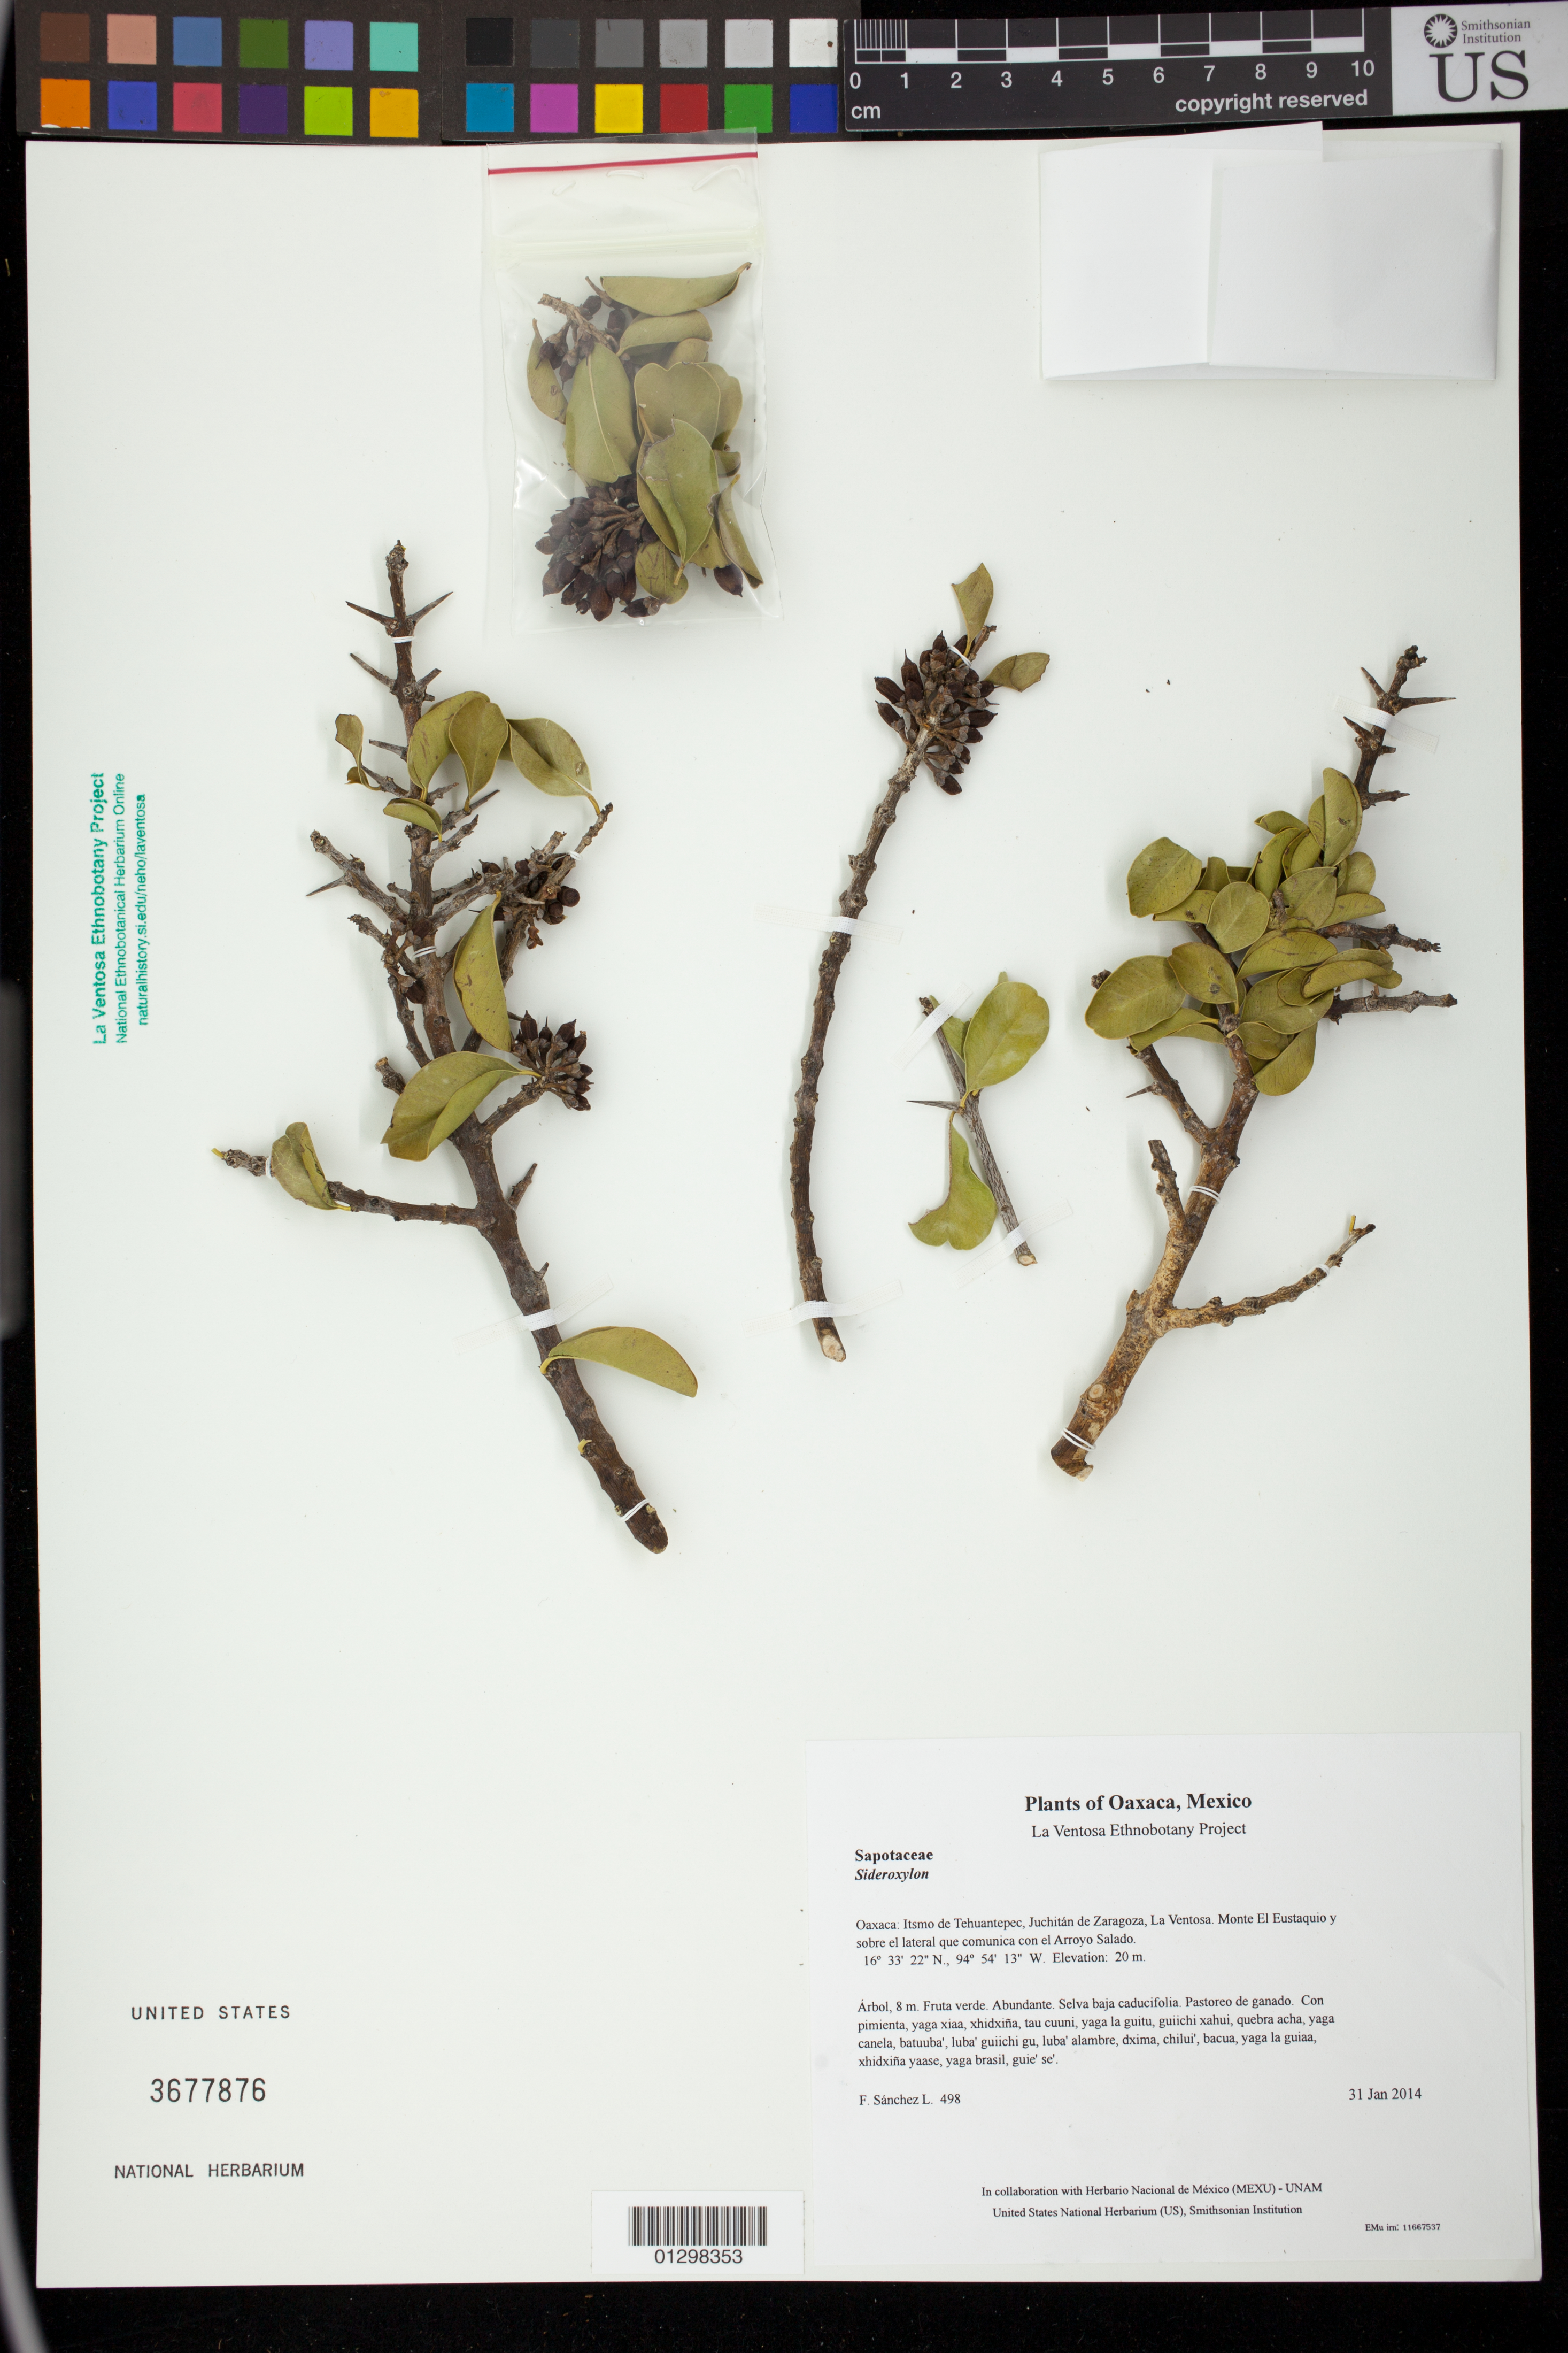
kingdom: Plantae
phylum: Tracheophyta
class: Magnoliopsida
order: Ericales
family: Sapotaceae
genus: Sideroxylon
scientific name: Sideroxylon obtusifolium subsp. buxifolium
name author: (Roem. & Schult.) T.D. Penn.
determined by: Velasco G., Kenia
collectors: F. Sánchez L.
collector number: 498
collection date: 2014-01-31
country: Mexico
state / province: Oaxaca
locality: Itsmo de Tehuantepec, Juchitán de Zaragoza, La Ventosa. Monte El Eustaquio y sobre el lateral que comunica con el Arroyo Salado.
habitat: Selva baja caducifolia. Pastoreo de ganado.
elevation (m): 20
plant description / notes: JEBOT, MEXU, SERO, US; Yaga. 8 m. Cuaananaxhi naga'. Stale.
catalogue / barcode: US 3677876